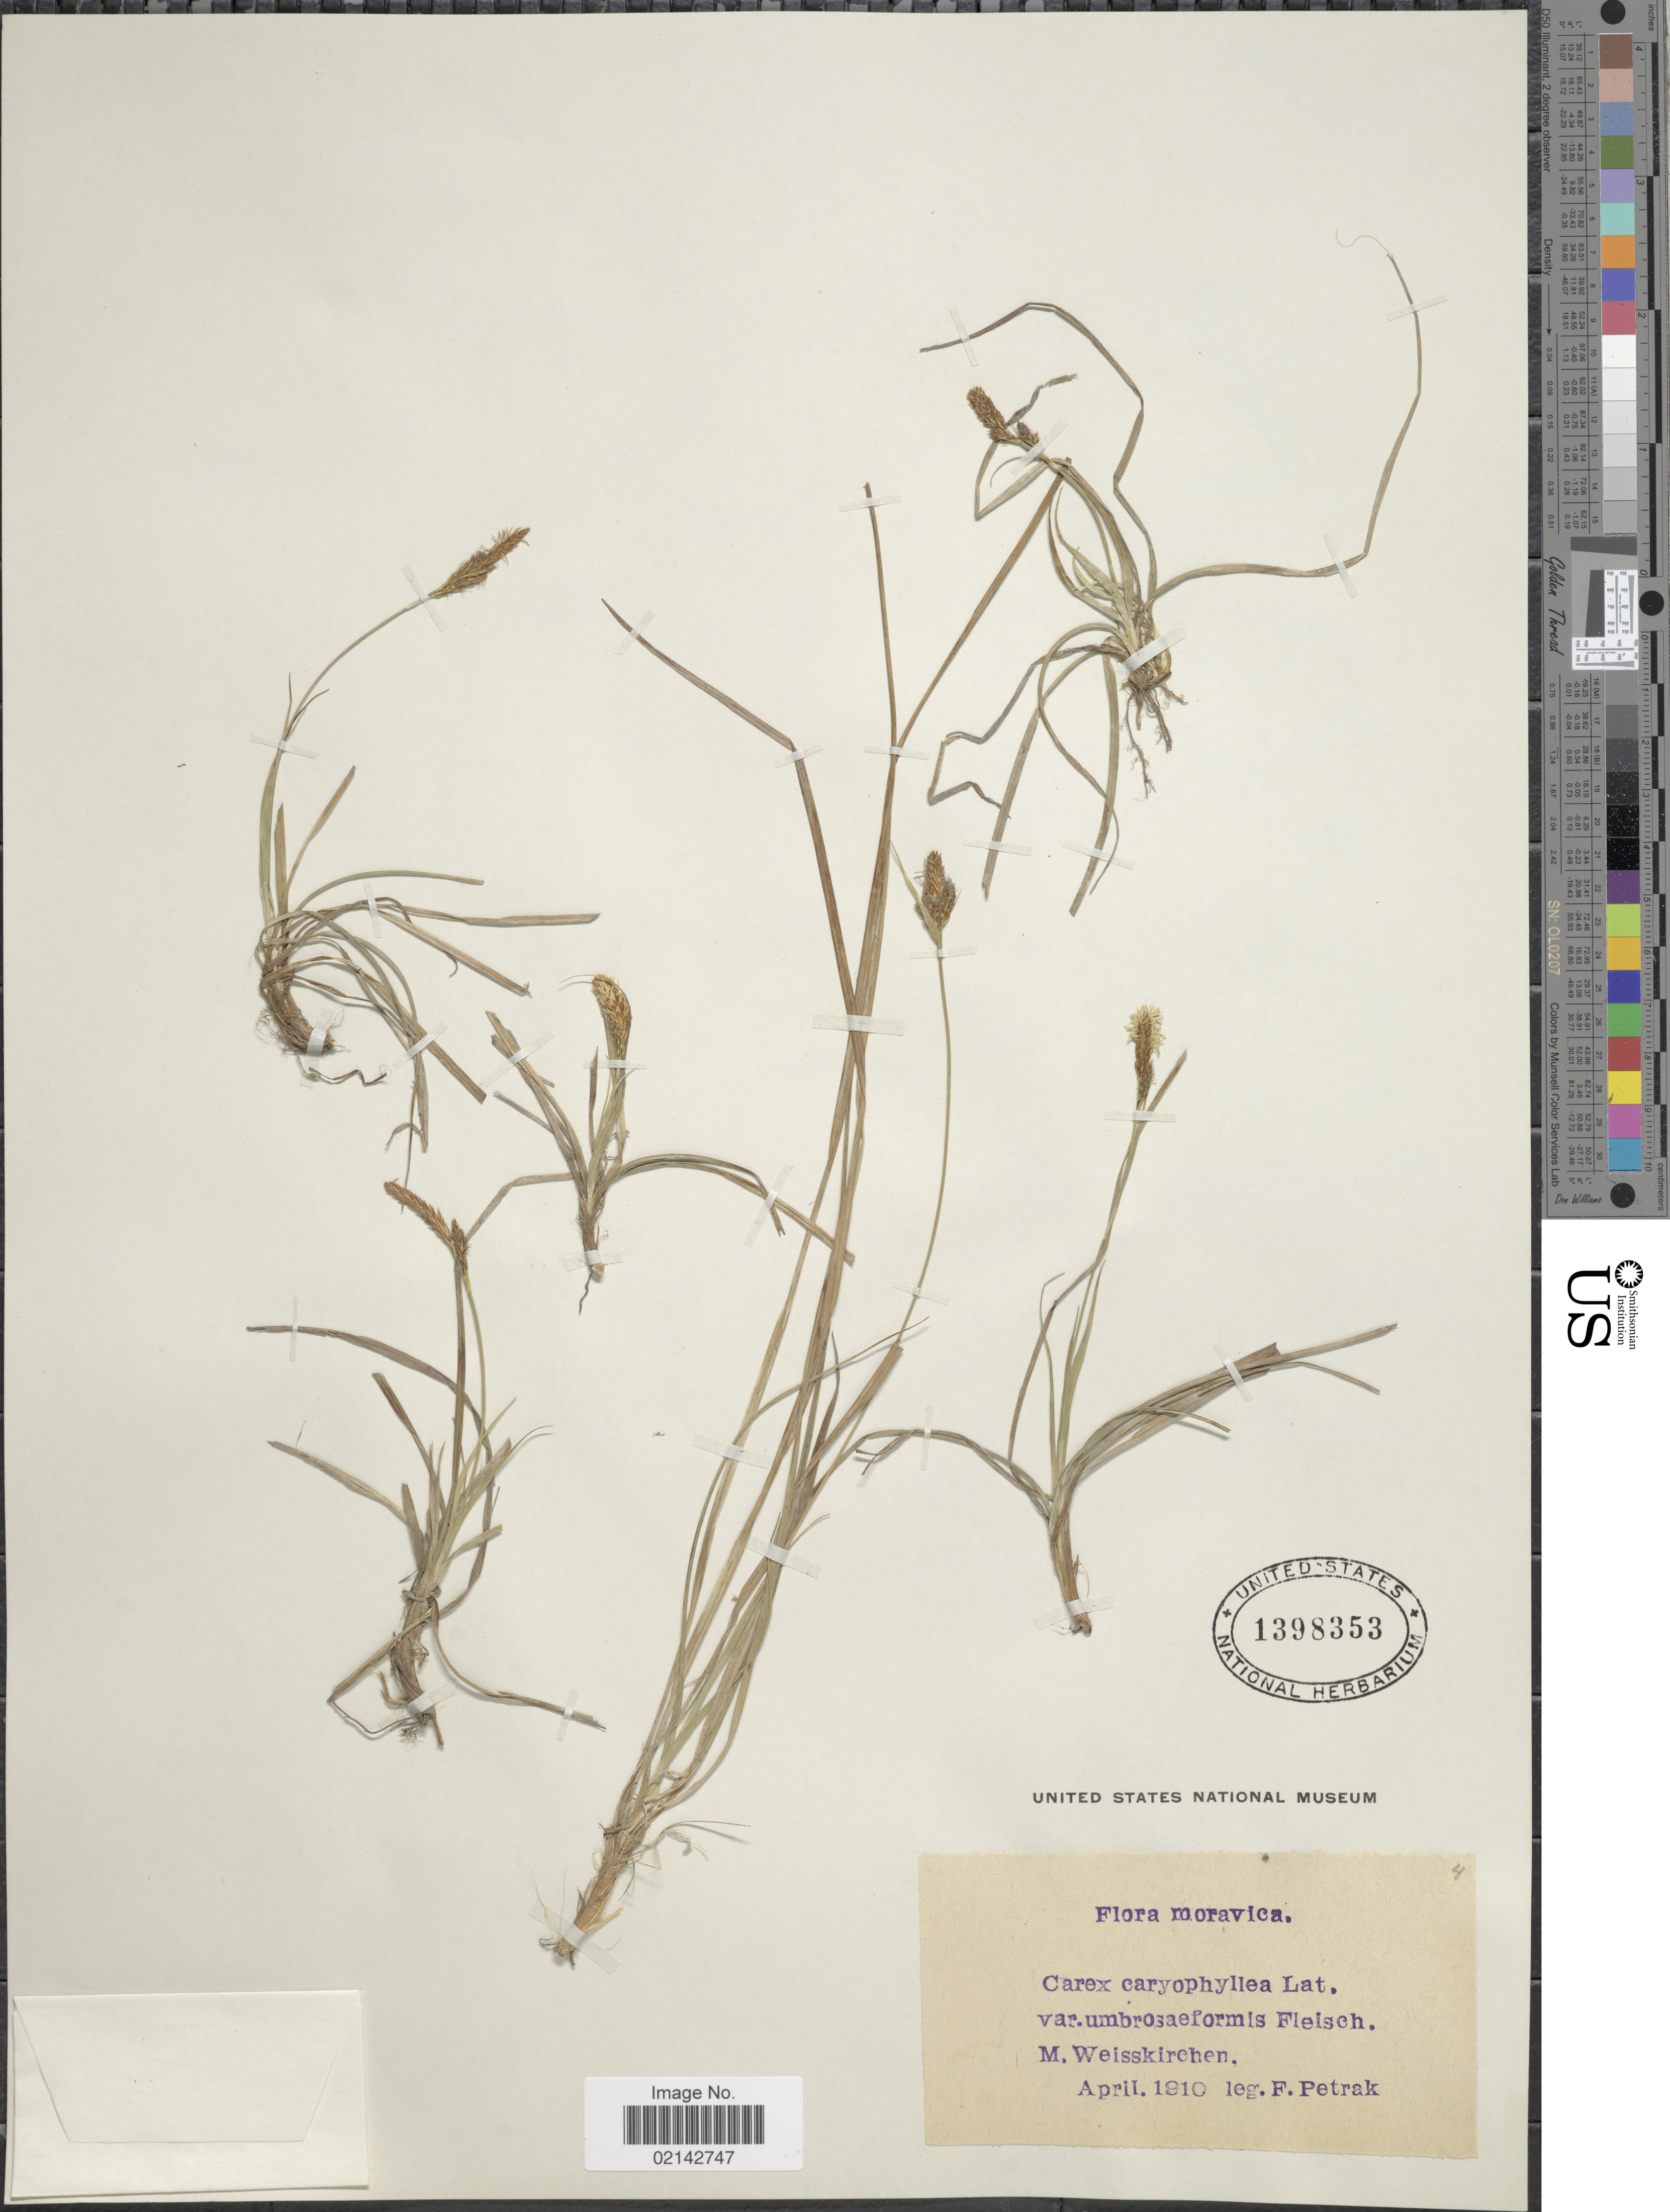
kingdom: Plantae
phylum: Tracheophyta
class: Liliopsida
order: Poales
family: Cyperaceae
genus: Carex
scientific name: Carex caryophyllea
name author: Latourr.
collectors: F. Petrak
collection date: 1910-04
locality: Moravica, M. Weisskirchen.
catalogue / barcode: US 1398353